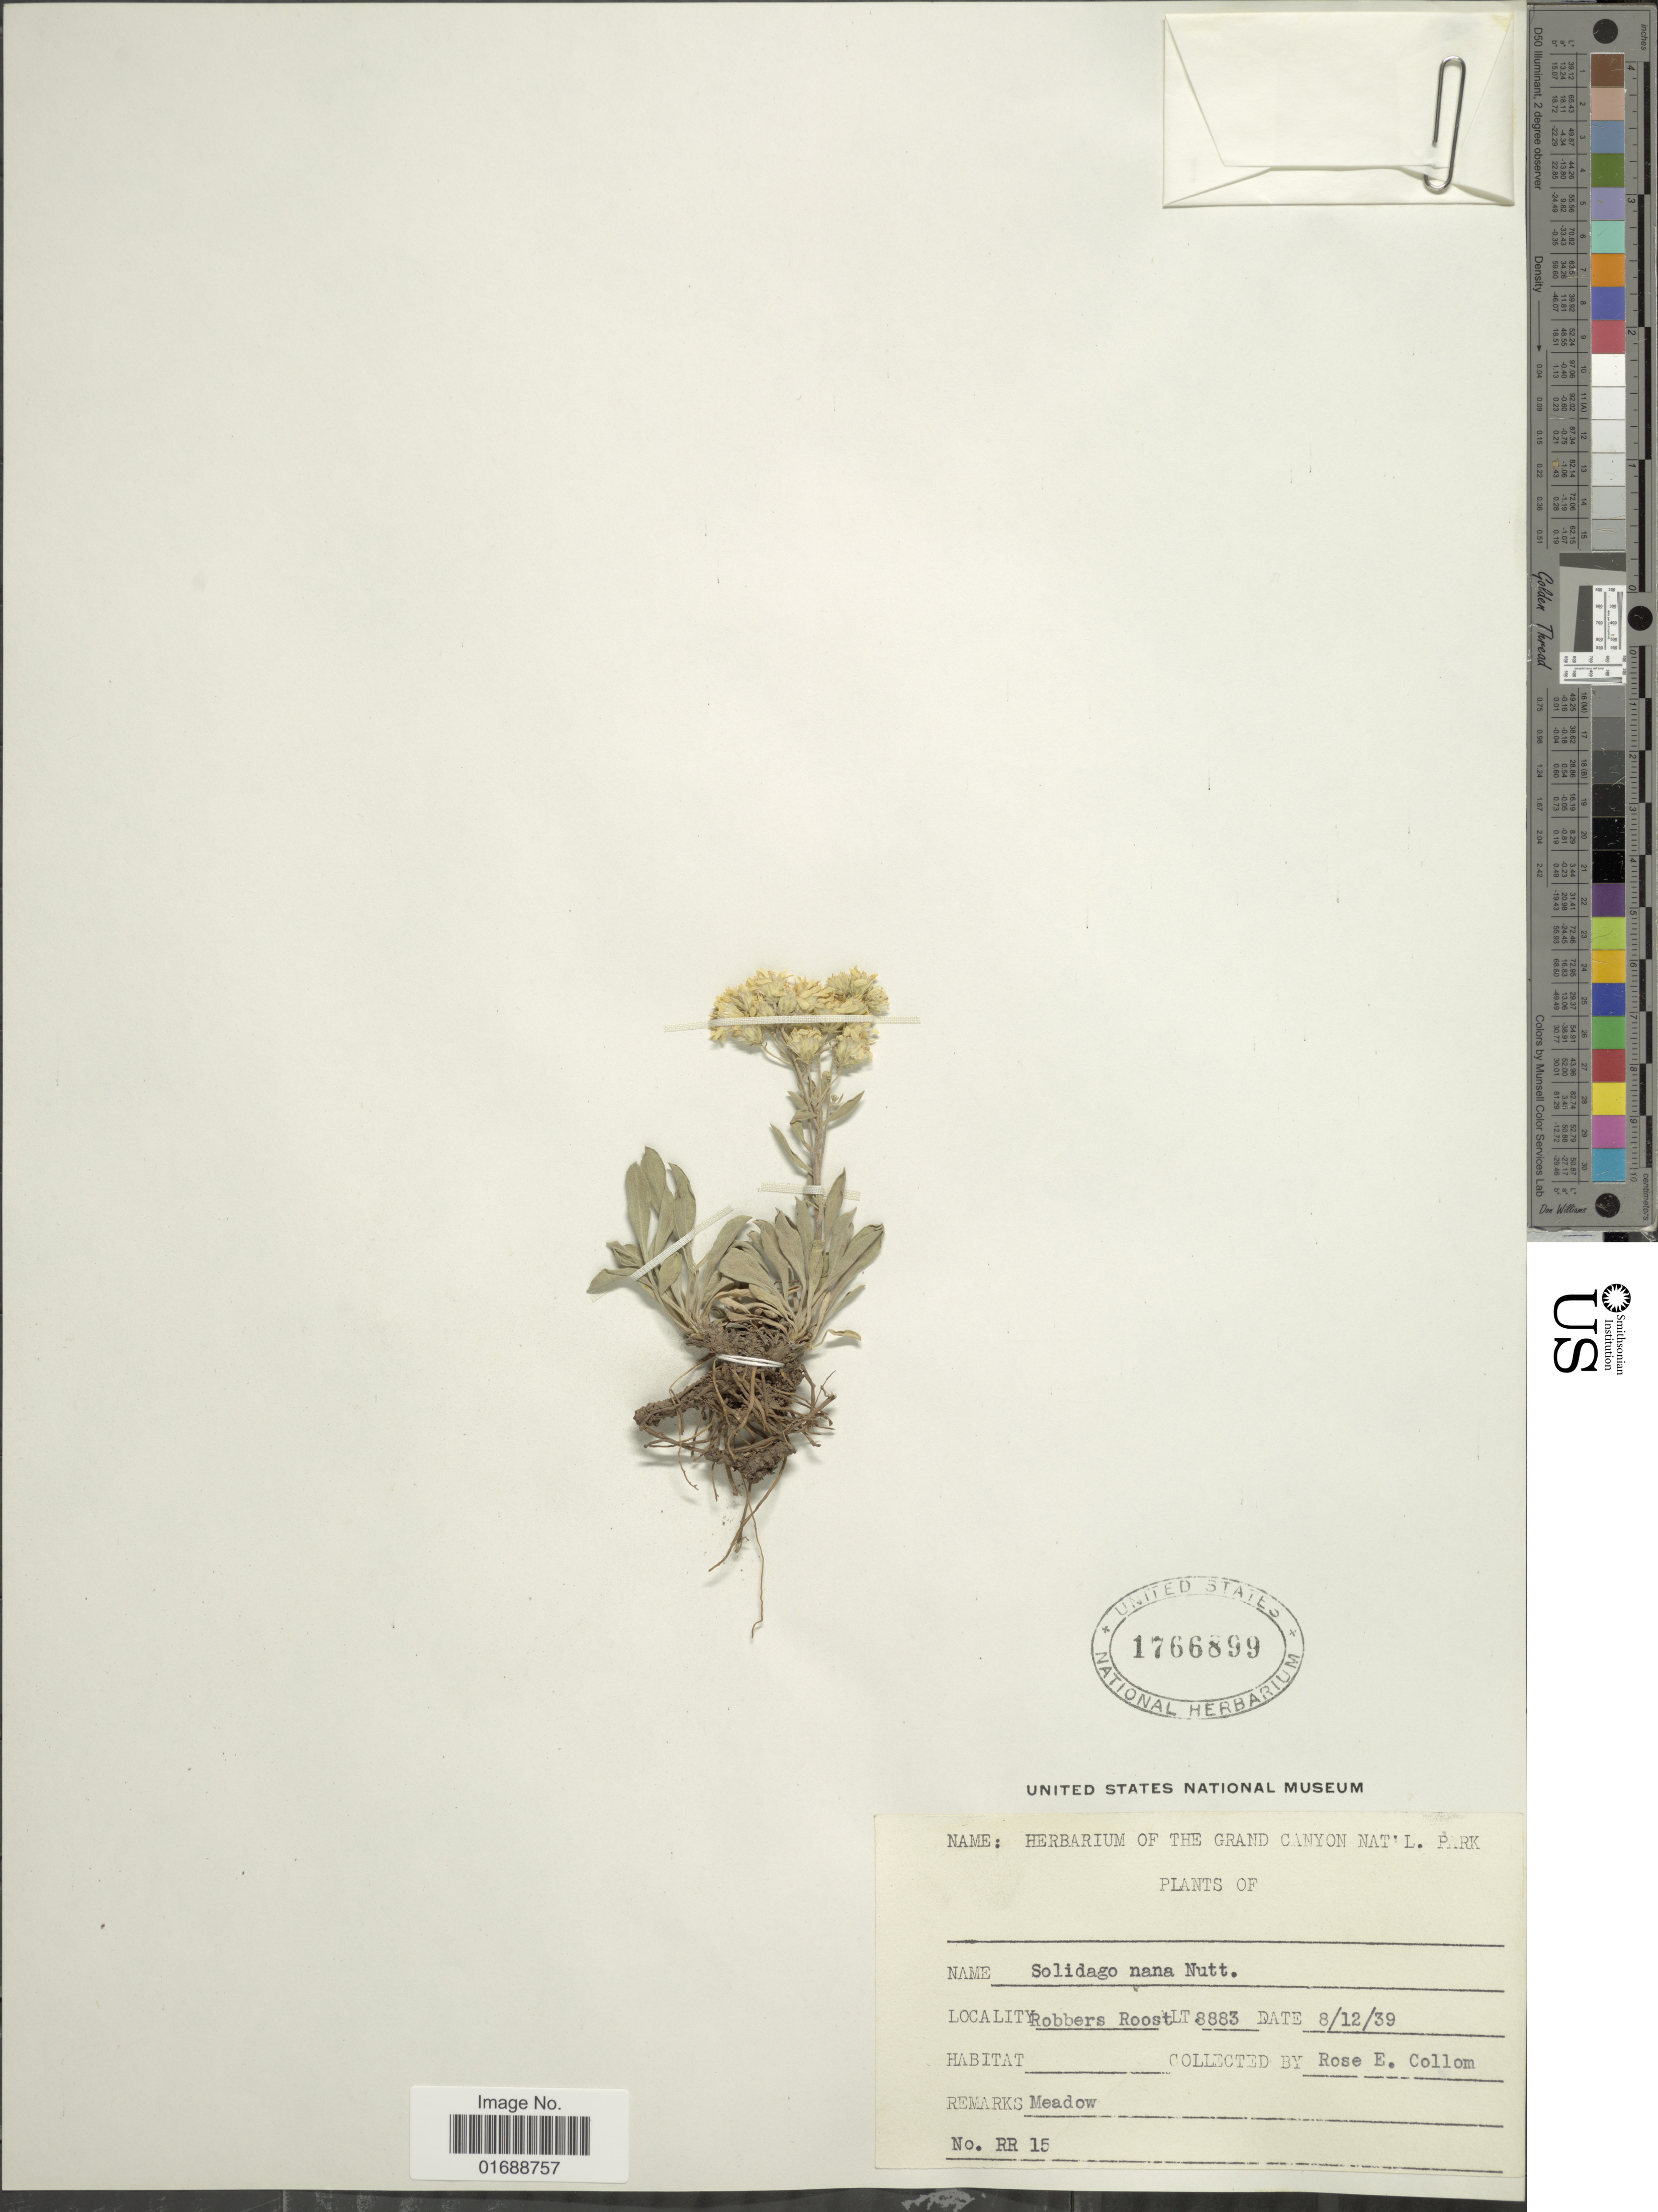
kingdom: Plantae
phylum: Tracheophyta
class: Magnoliopsida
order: Asterales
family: Asteraceae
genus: Solidago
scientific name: Solidago nana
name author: Nutt.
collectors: R. E. Collom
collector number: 8883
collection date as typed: Transcribed d/m/y: 12/8/39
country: United States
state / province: Utah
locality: Robbers Roost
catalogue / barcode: US 1766899